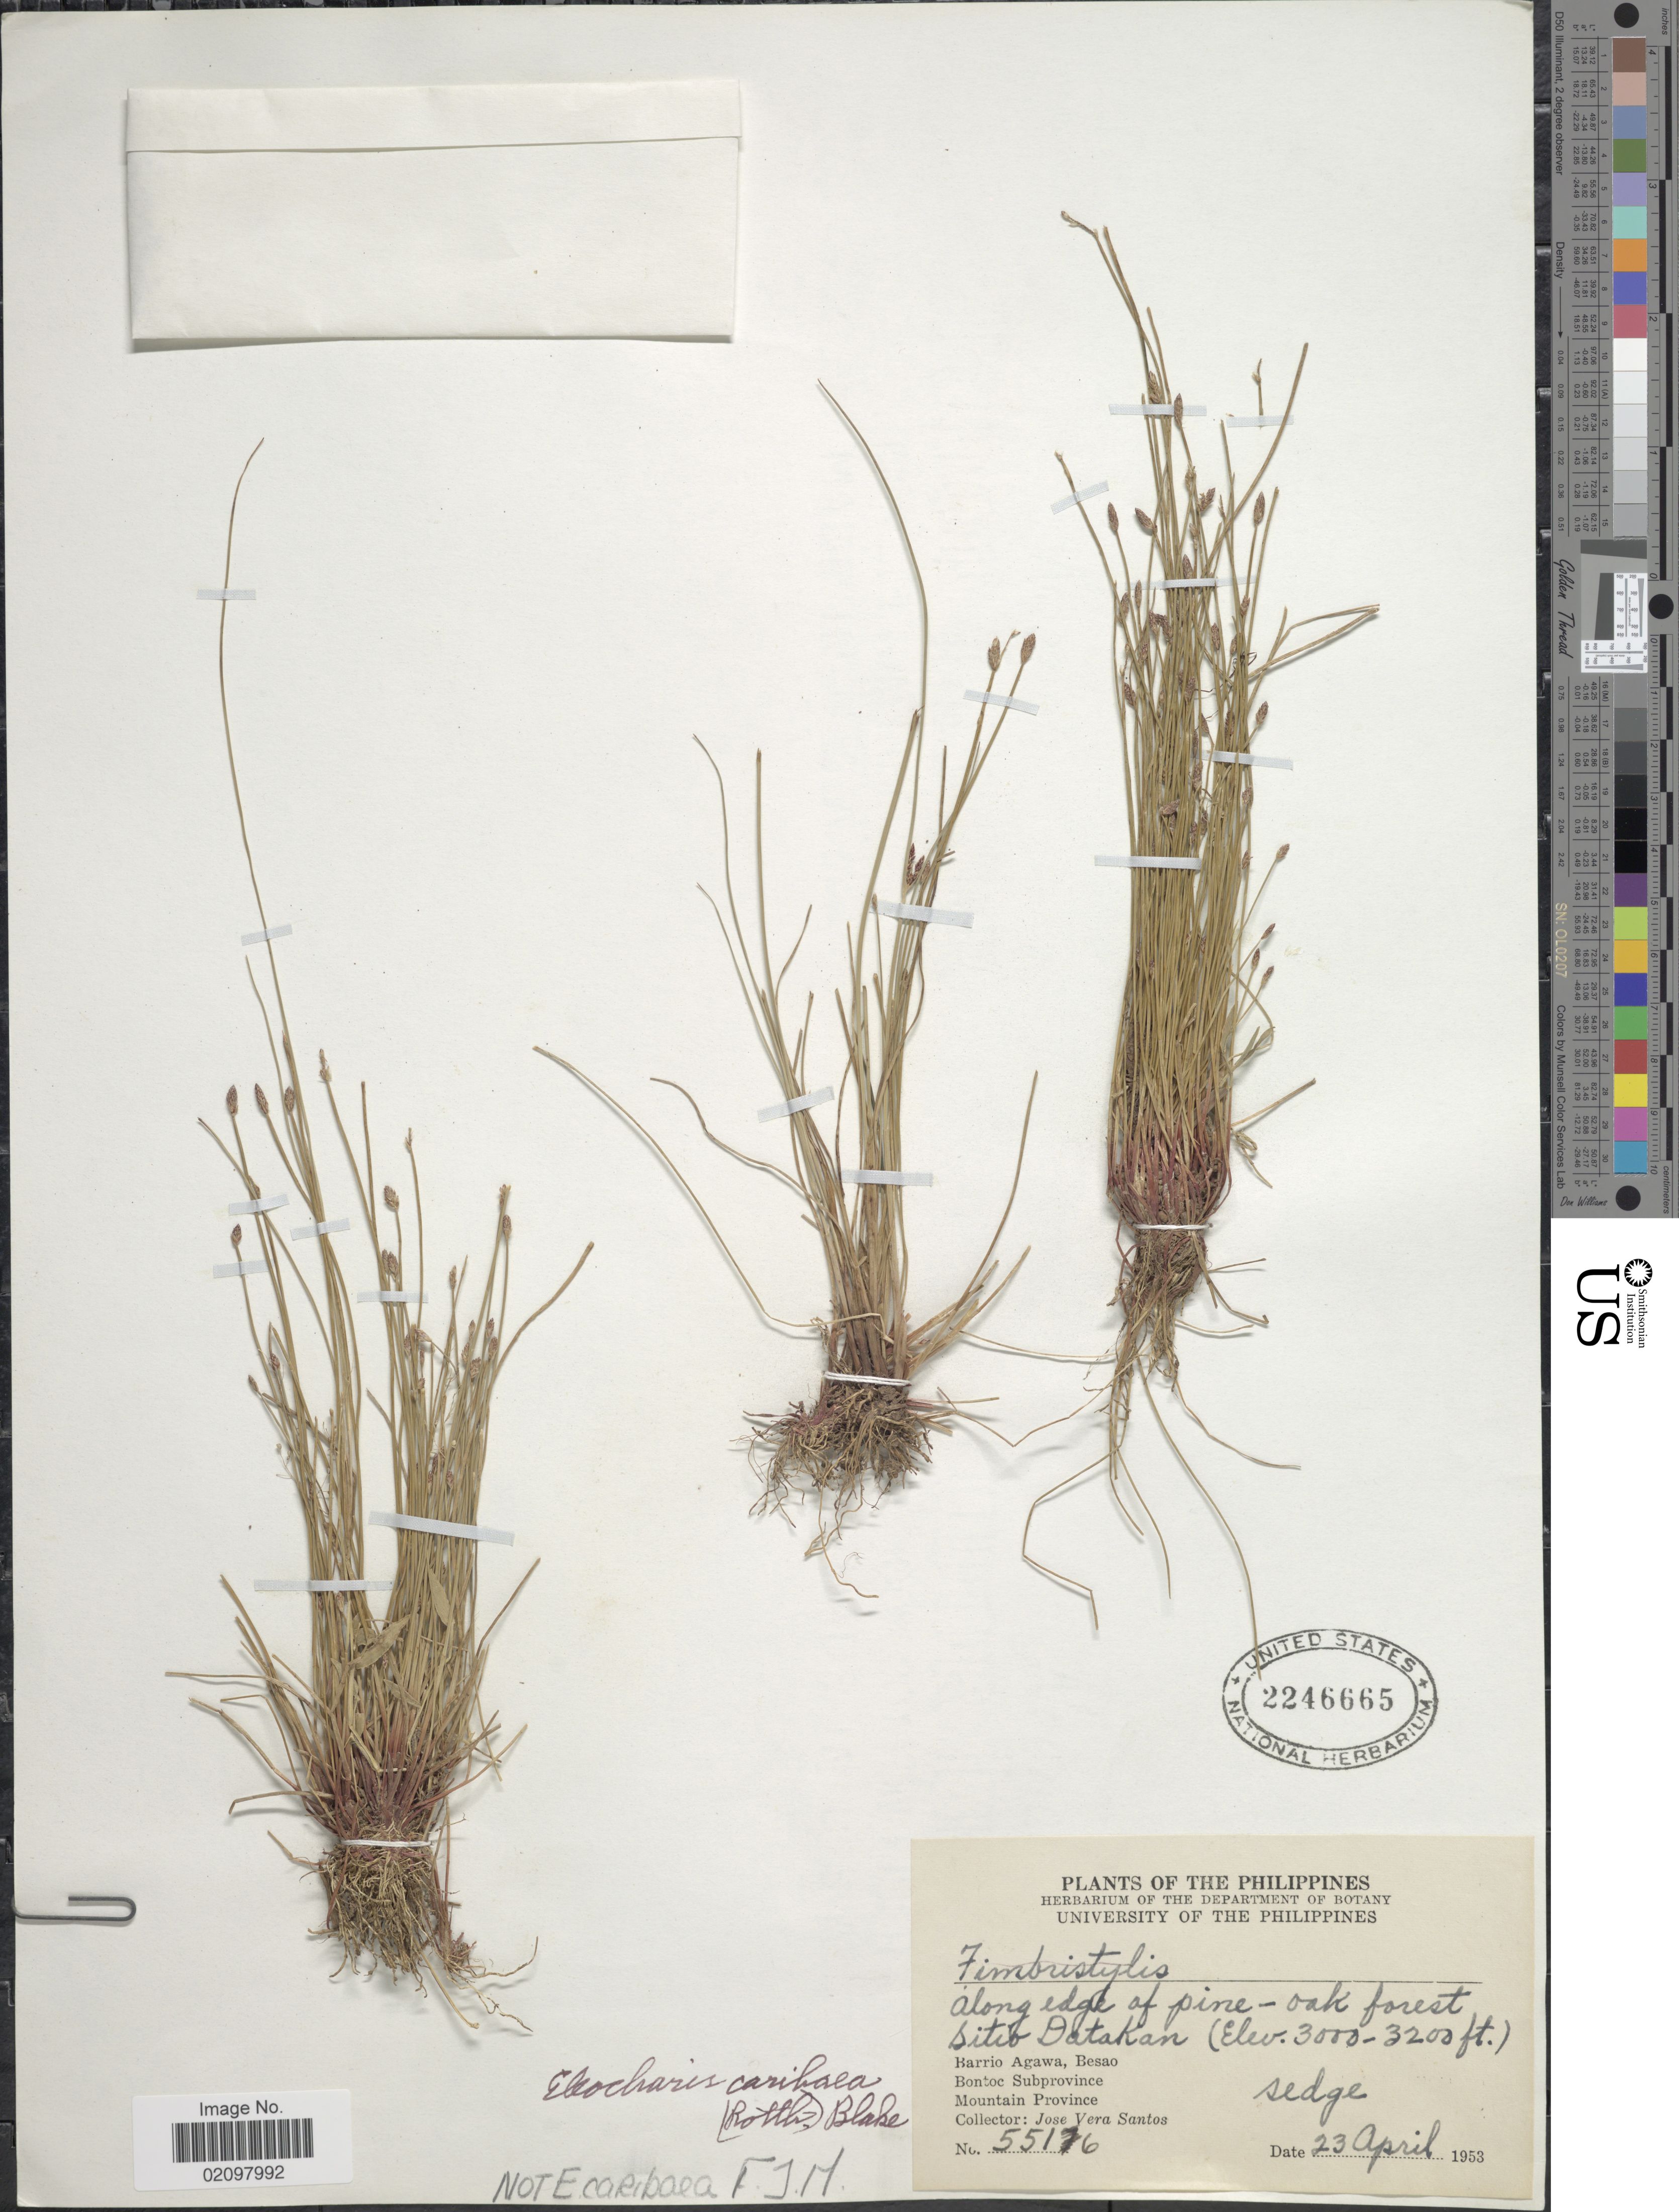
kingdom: Plantae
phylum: Tracheophyta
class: Liliopsida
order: Poales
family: Cyperaceae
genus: Eleocharis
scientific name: Eleocharis congesta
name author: D. Don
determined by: Kern, J. H.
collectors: J. V. Santos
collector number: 5516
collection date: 1953-04-23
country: Philippines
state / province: Cordillera (Administrative Region)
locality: Along edge of pine - oak forest Sitio Datakan, Barrio Agawa, Besao, Bontoc Subprovince, Mountain Province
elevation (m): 914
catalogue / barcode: US 2246665